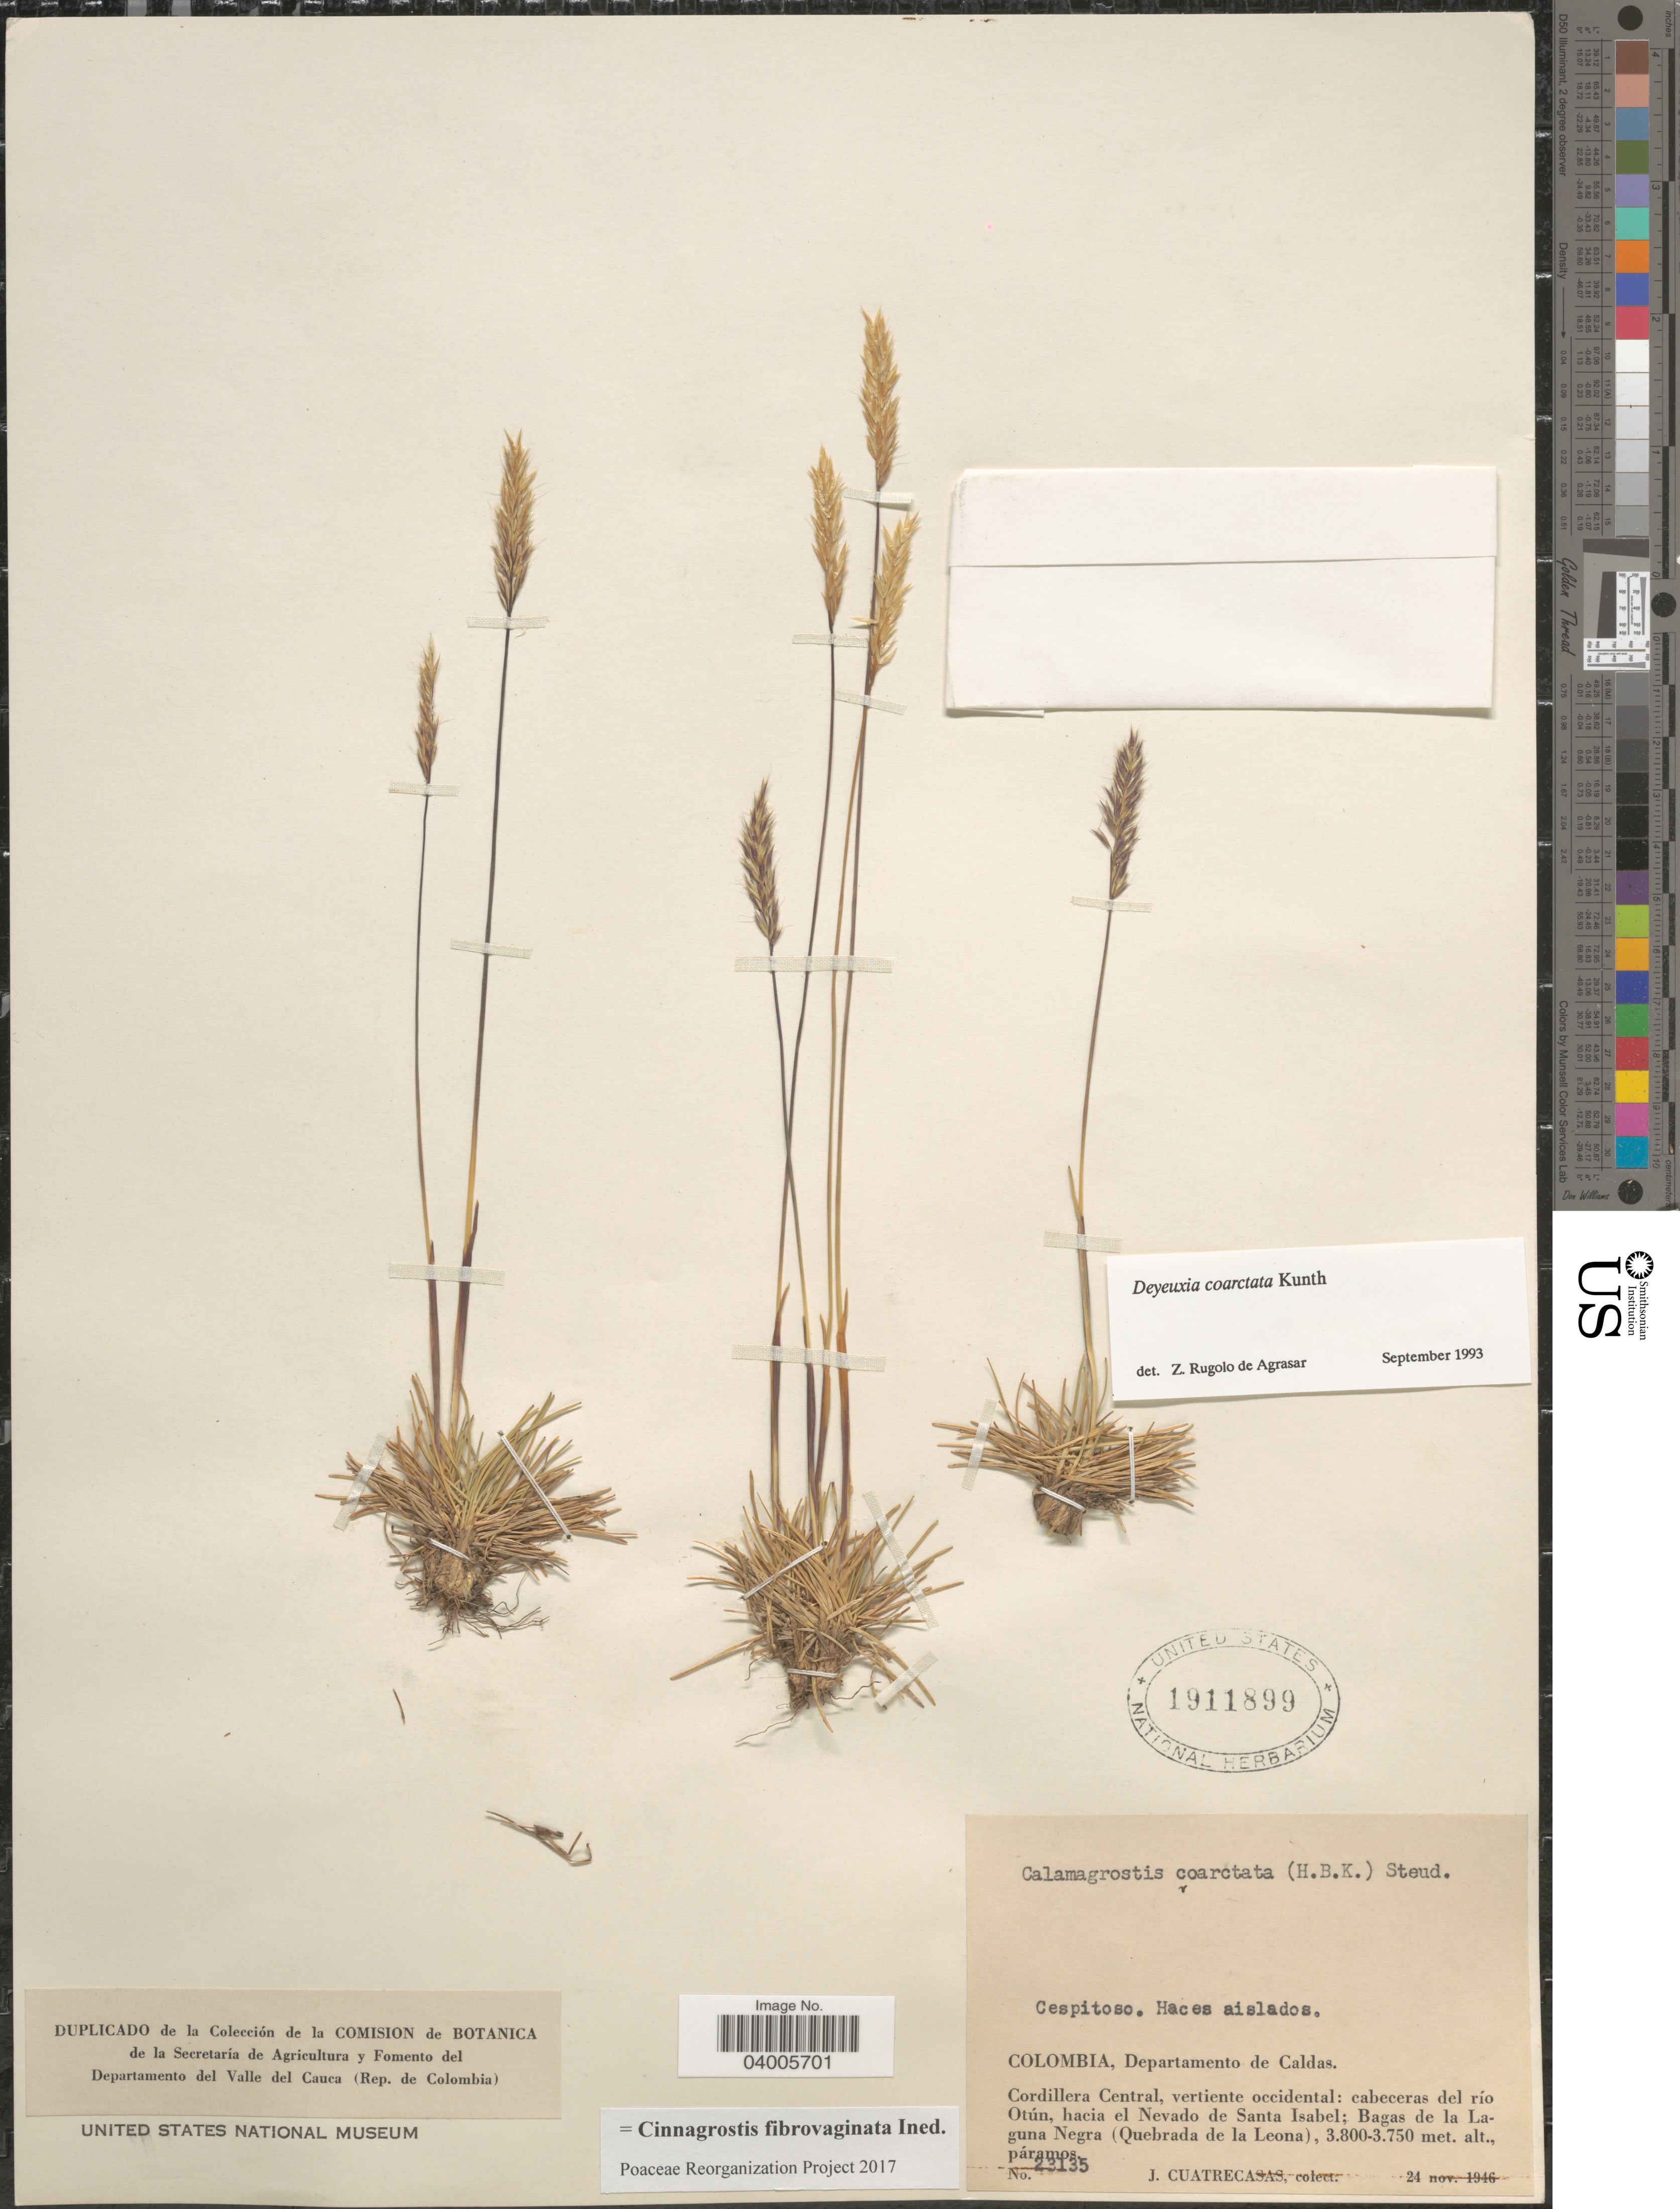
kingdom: Plantae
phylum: Tracheophyta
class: Liliopsida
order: Poales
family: Poaceae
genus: Cinnagrostis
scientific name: Cinnagrostis coarctata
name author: (Kunth) P.M. Peterson et al.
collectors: J. Cuatrecasas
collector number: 23135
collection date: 1946-11-24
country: Colombia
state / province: Caldas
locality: Departamento de Caldas. Cordillera Central, vertiente occidental: cabeceras del río Otún, hacia el Nevado de Santa Isabel; Bagas de la Laguna Negra (Quebrada de la Leona).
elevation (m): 3750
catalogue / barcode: US 1911899